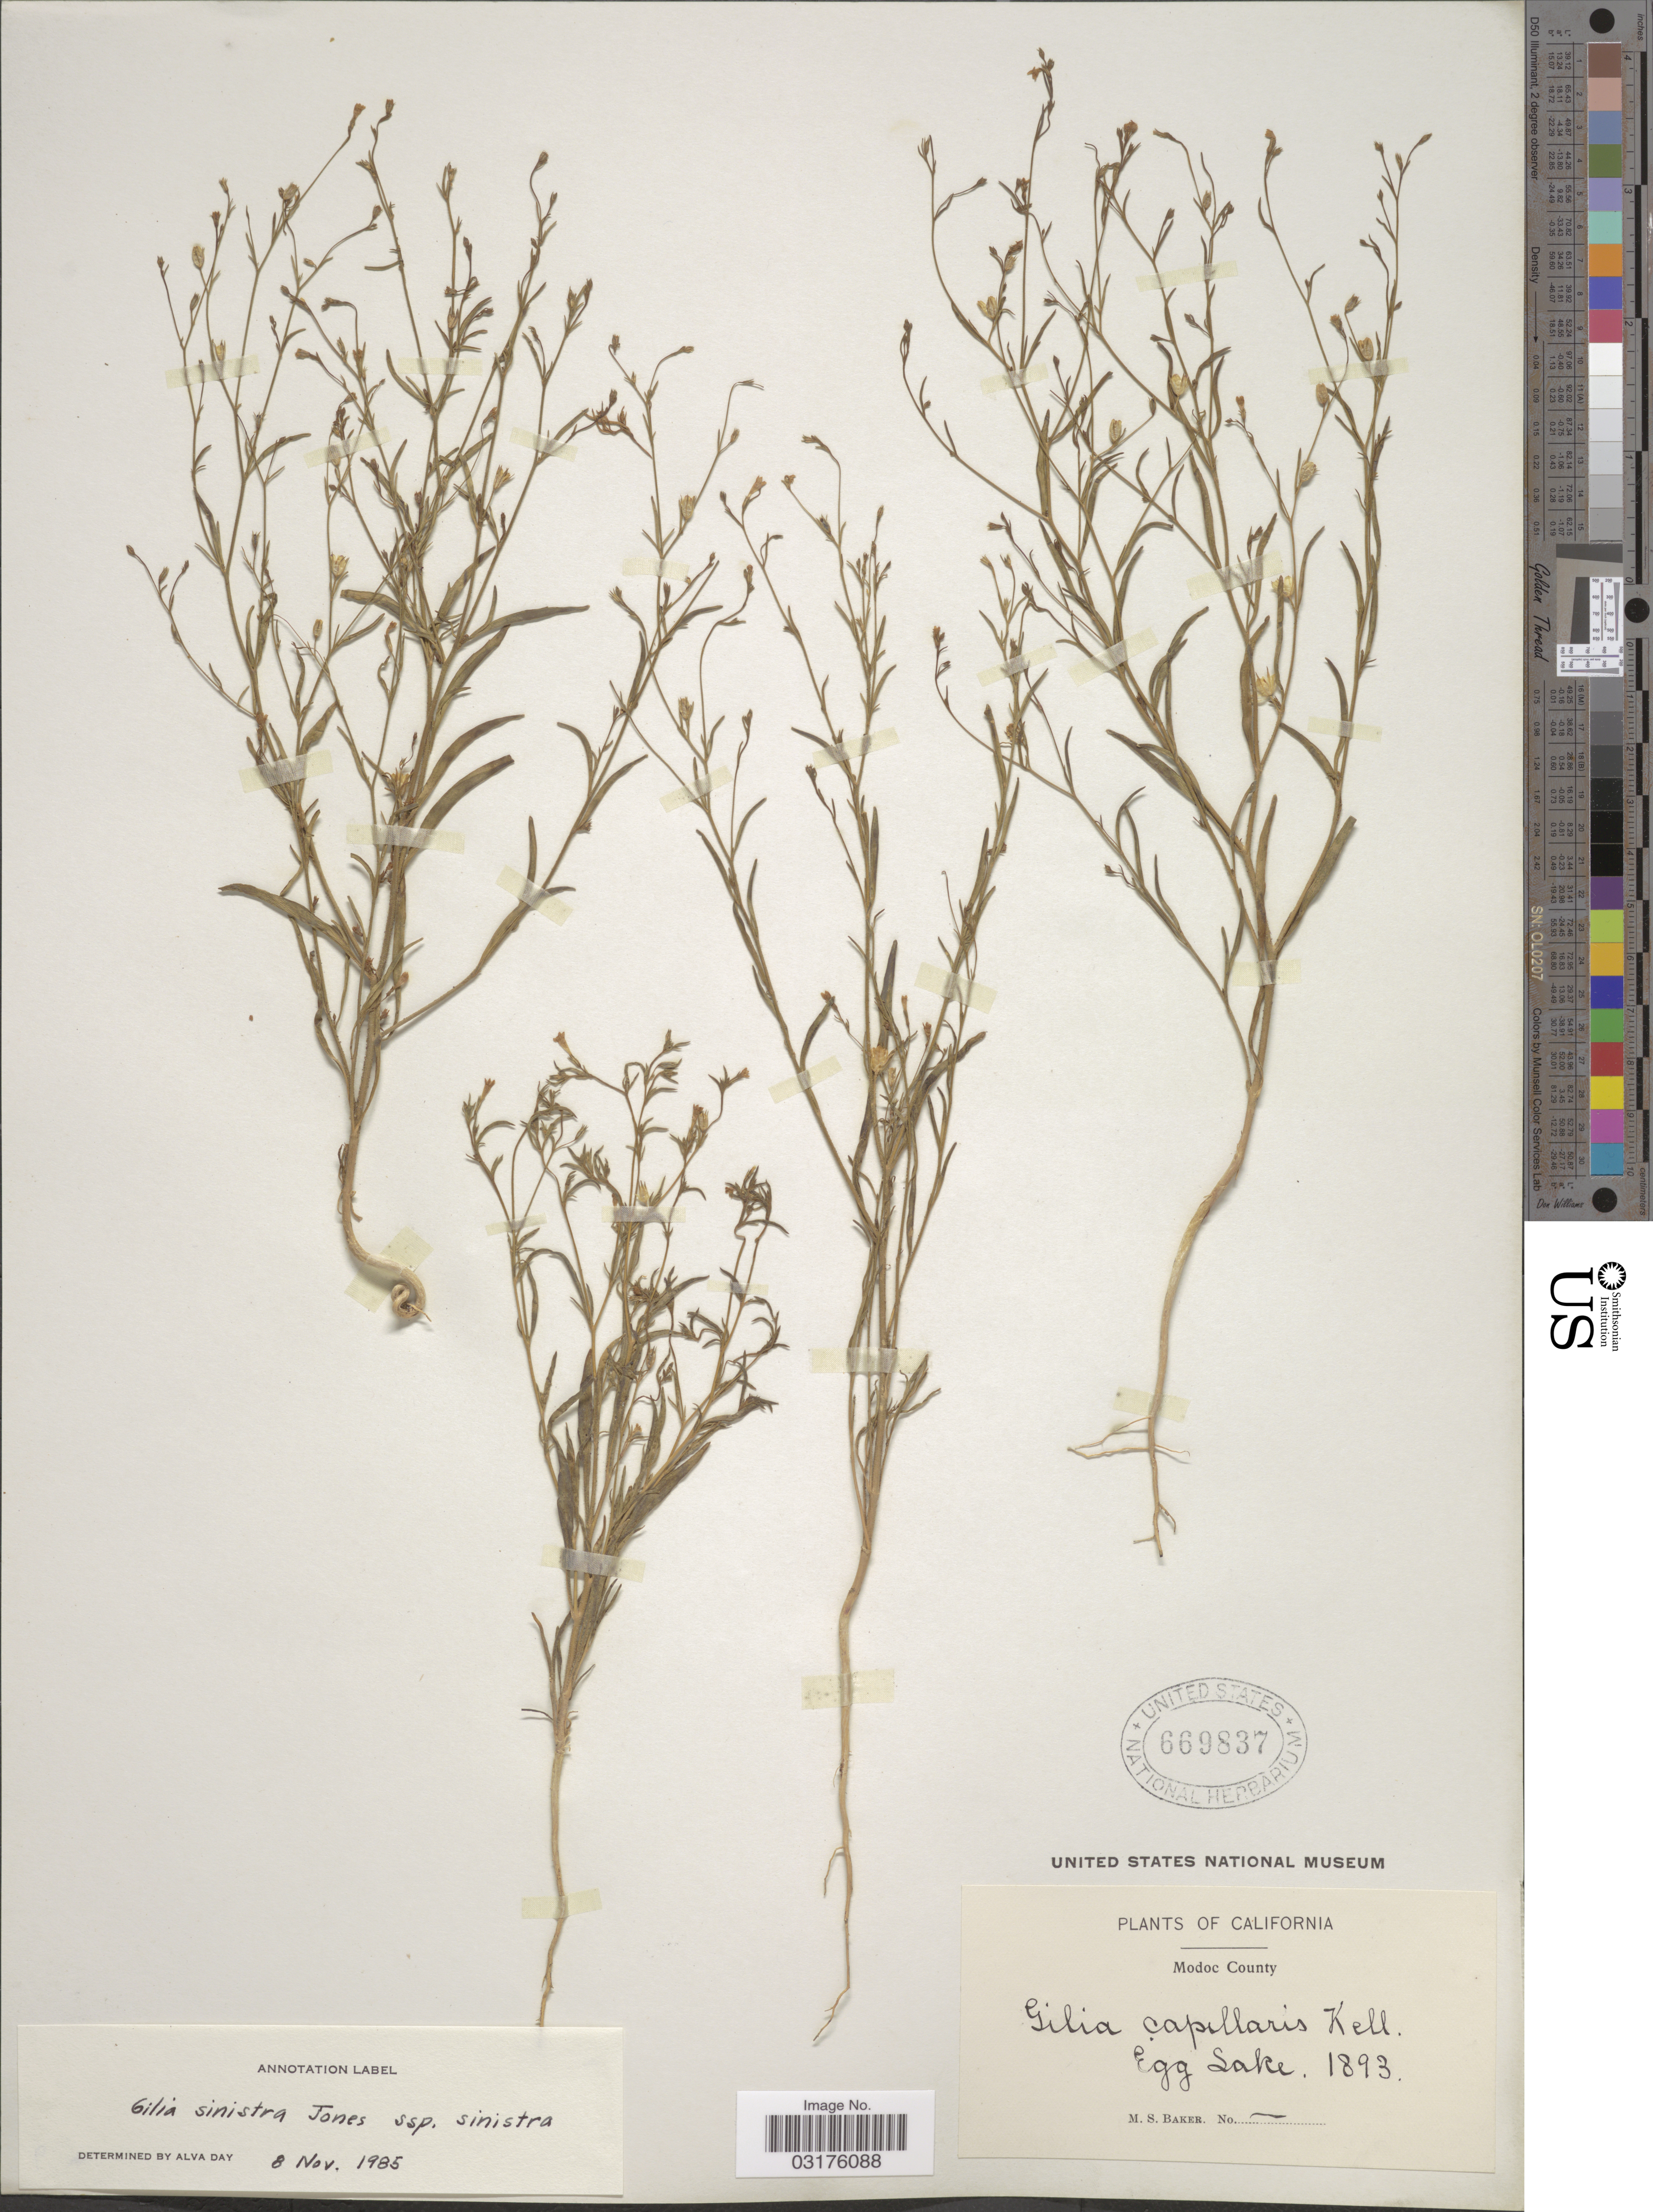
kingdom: Plantae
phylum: Tracheophyta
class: Magnoliopsida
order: Ericales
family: Polemoniaceae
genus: Navarretia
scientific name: Navarretia sinistra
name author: (M.E. Jones) L.A. Johnson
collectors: M. S. Baker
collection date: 1893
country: United States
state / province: California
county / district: Modoc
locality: Modoc County, Egg Lake.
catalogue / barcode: US 669837